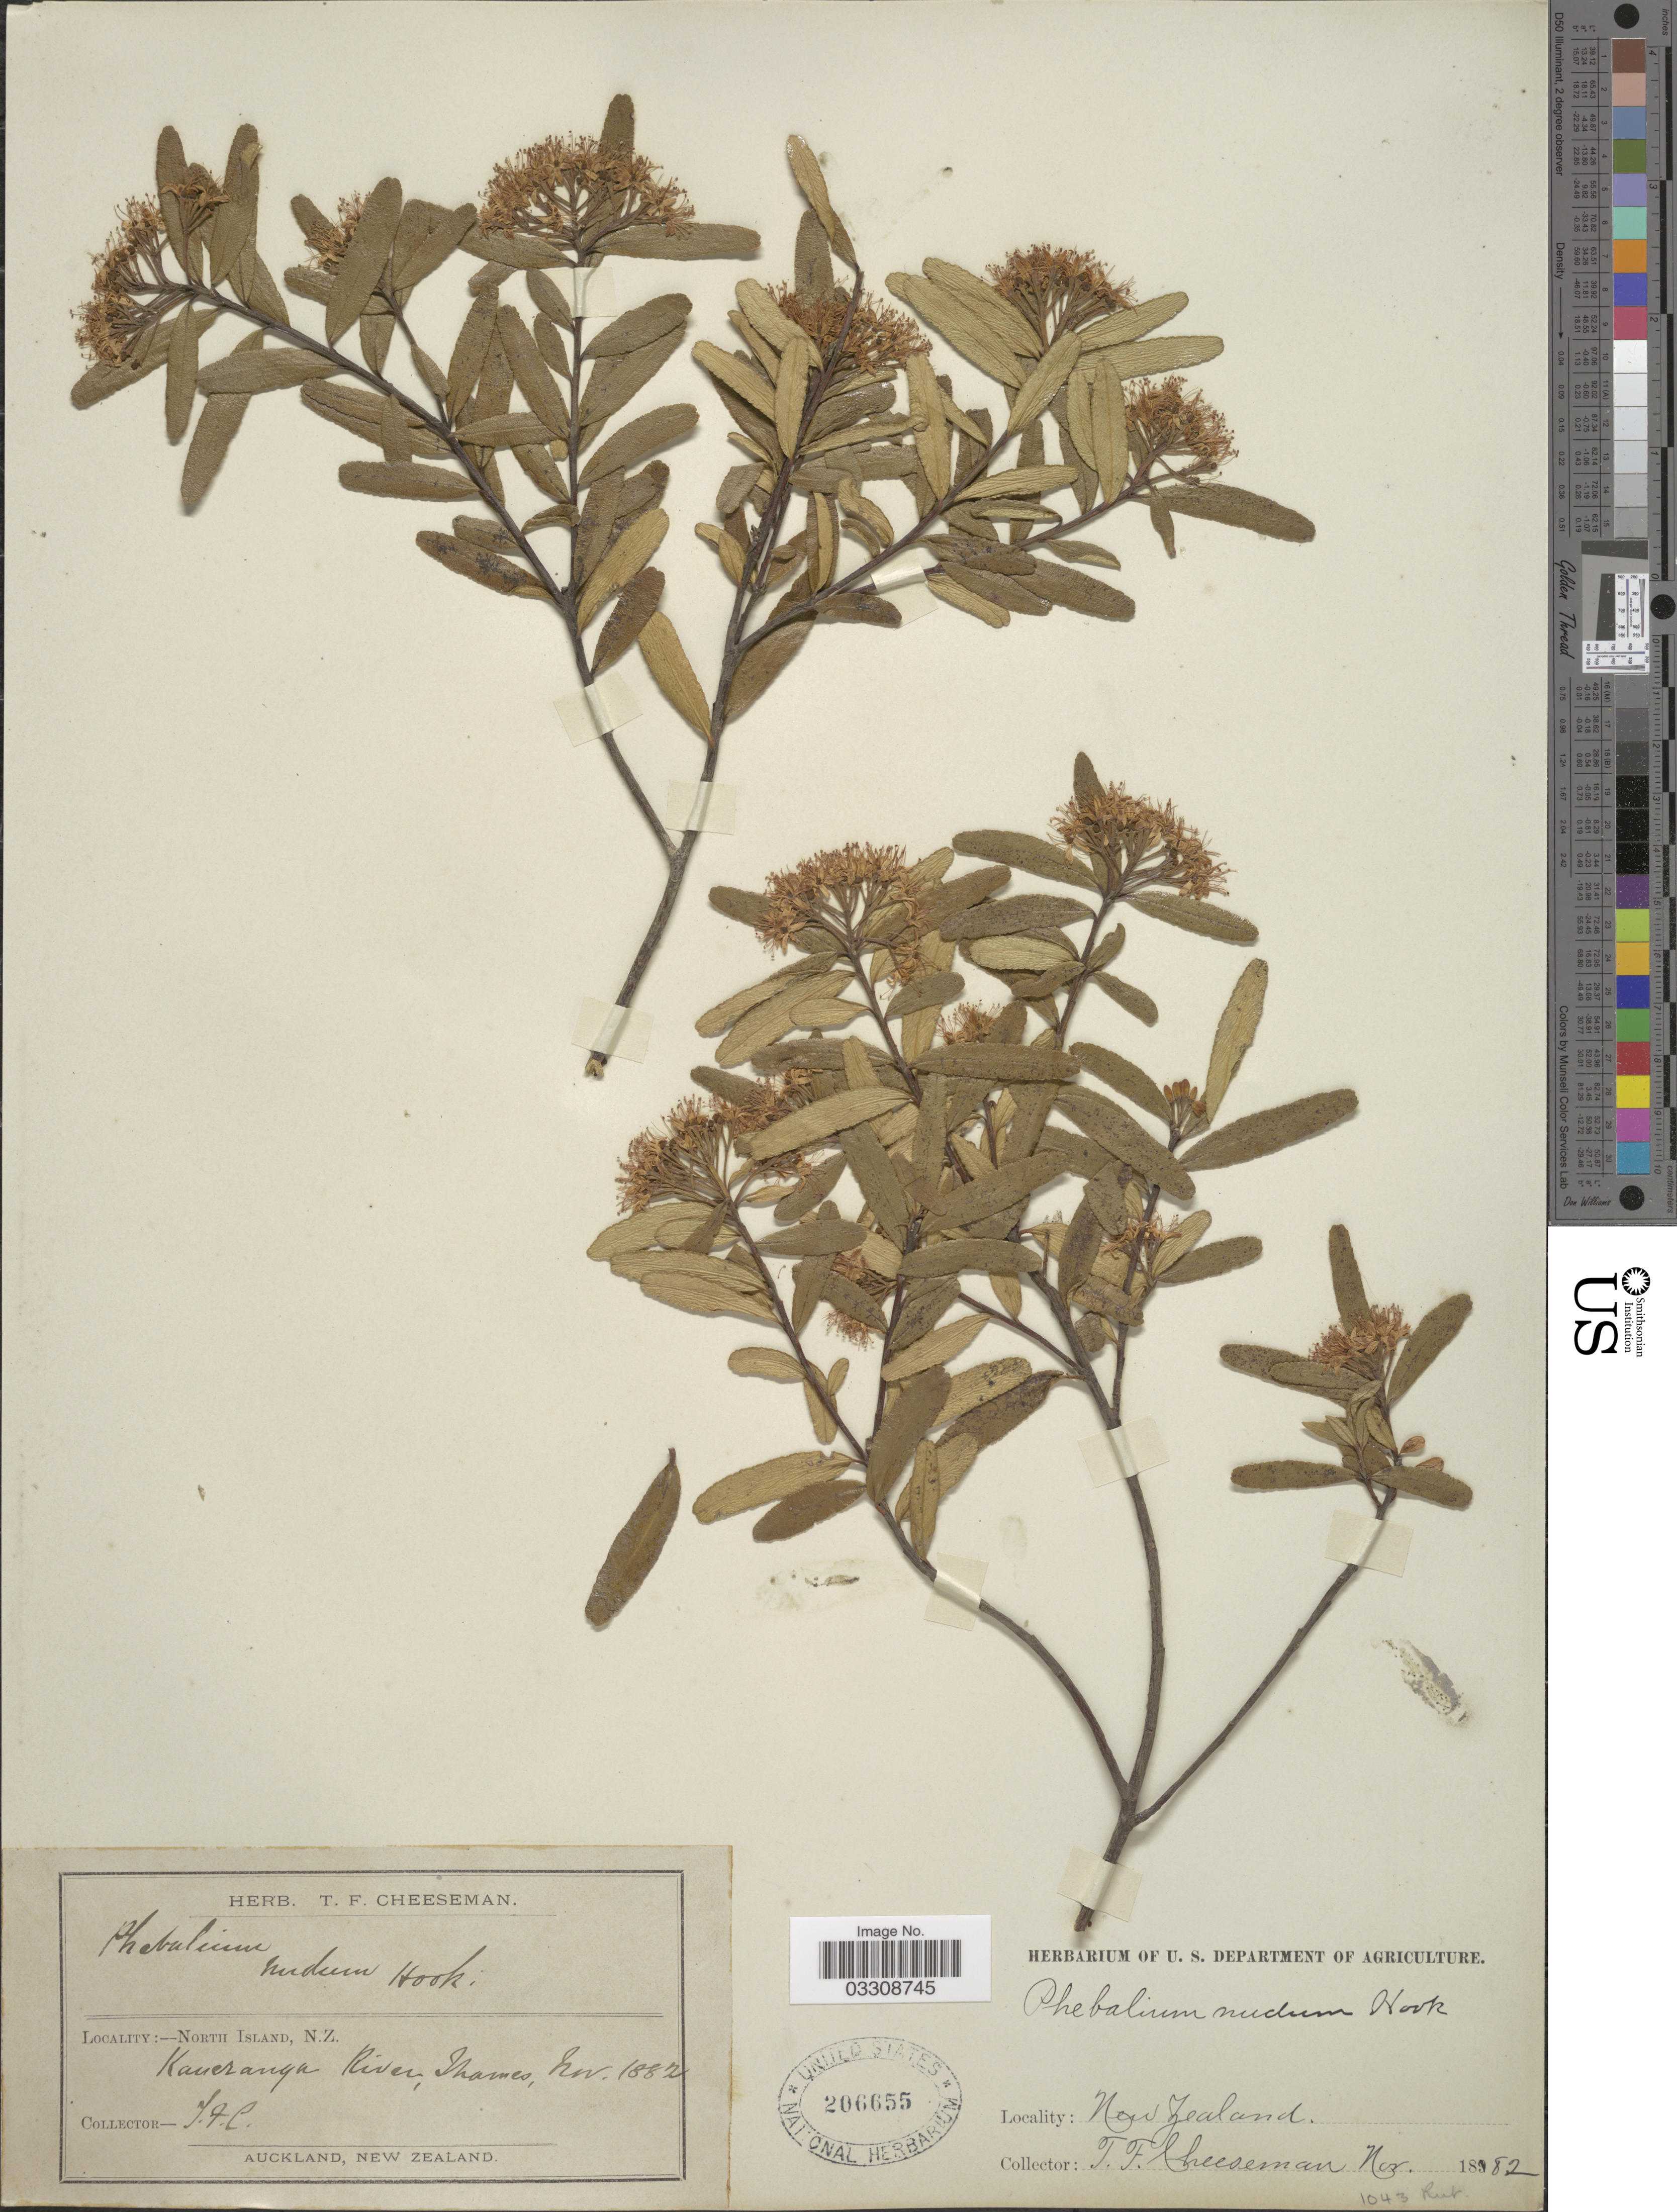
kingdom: Plantae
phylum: Tracheophyta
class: Magnoliopsida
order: Sapindales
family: Rutaceae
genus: Leionema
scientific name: Leionema nudum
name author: (Hook.) Paul G. Wilson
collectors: T. F. Cheeseman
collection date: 1882-11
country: New Zealand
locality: North Island, Kaueranga River, Thames.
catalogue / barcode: US 206655